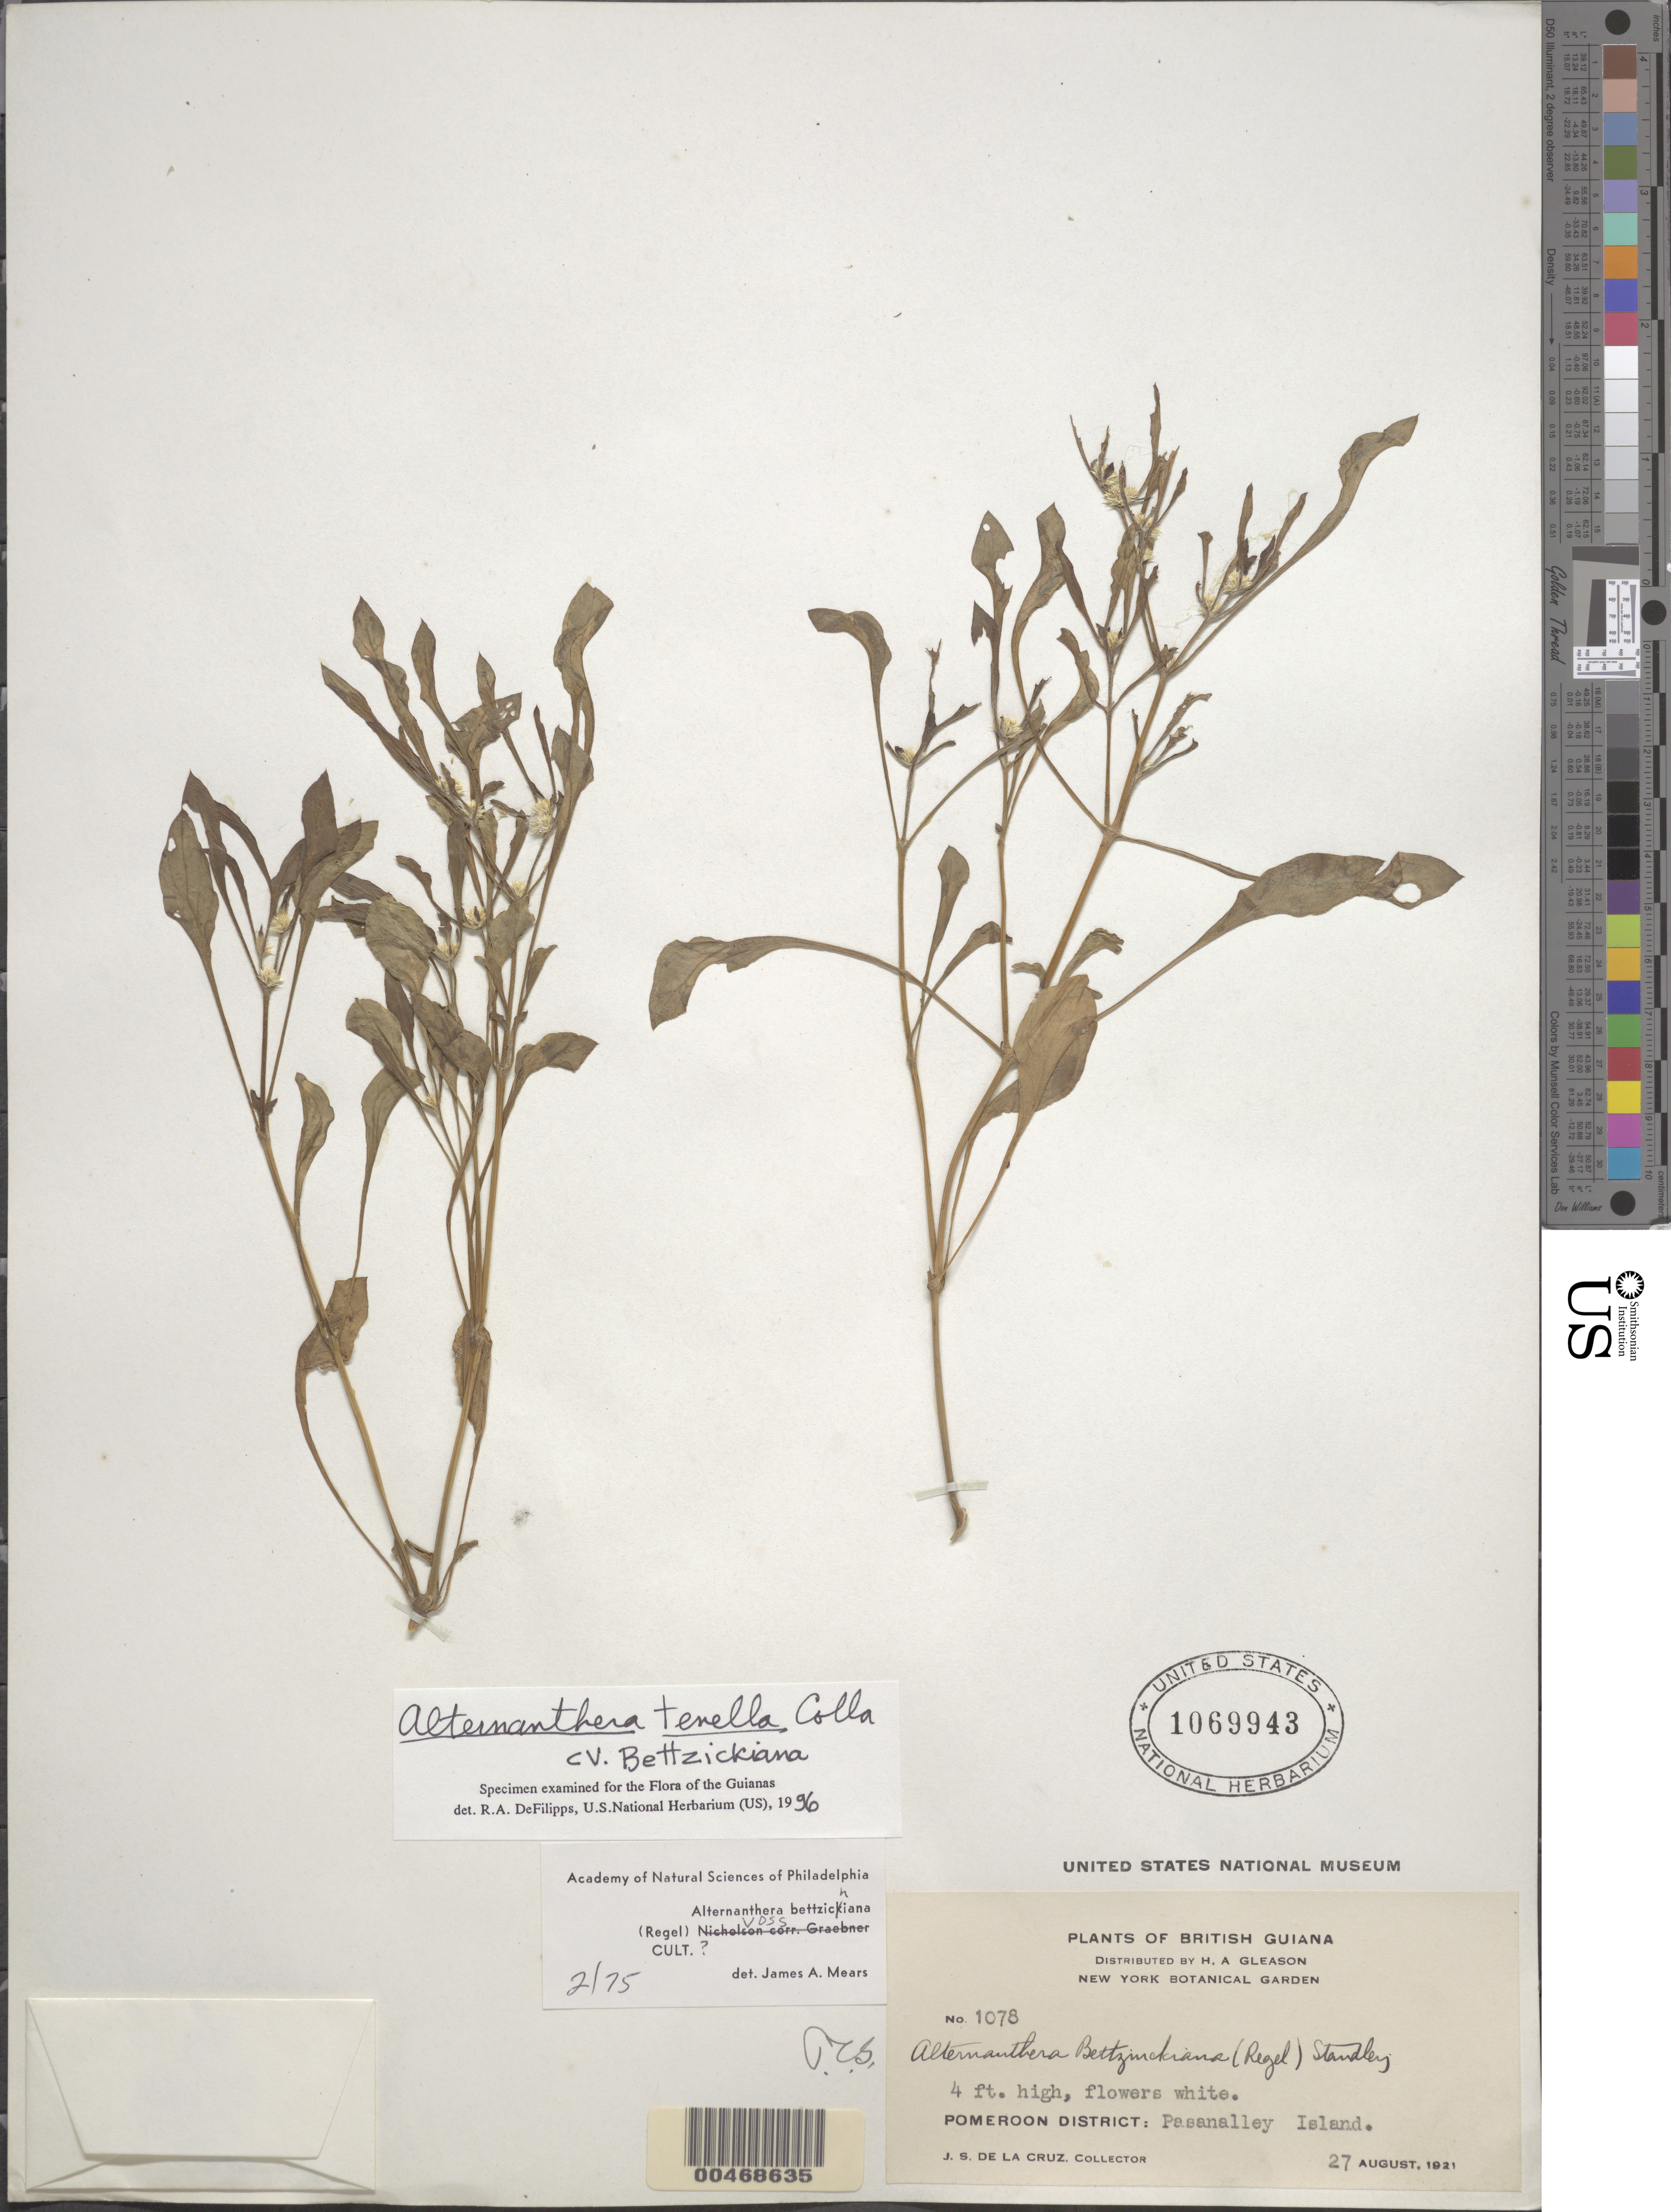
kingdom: Plantae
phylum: Tracheophyta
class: Magnoliopsida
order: Caryophyllales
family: Amaranthaceae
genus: Alternanthera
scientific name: Alternanthera tenella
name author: Colla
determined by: DeFilipps, R. A.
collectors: J. S. de la Cruz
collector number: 1078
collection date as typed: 27-Aug-21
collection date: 1921-08-27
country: Guyana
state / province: Barima-Waini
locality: Pasanalley Island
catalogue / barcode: US 1069943